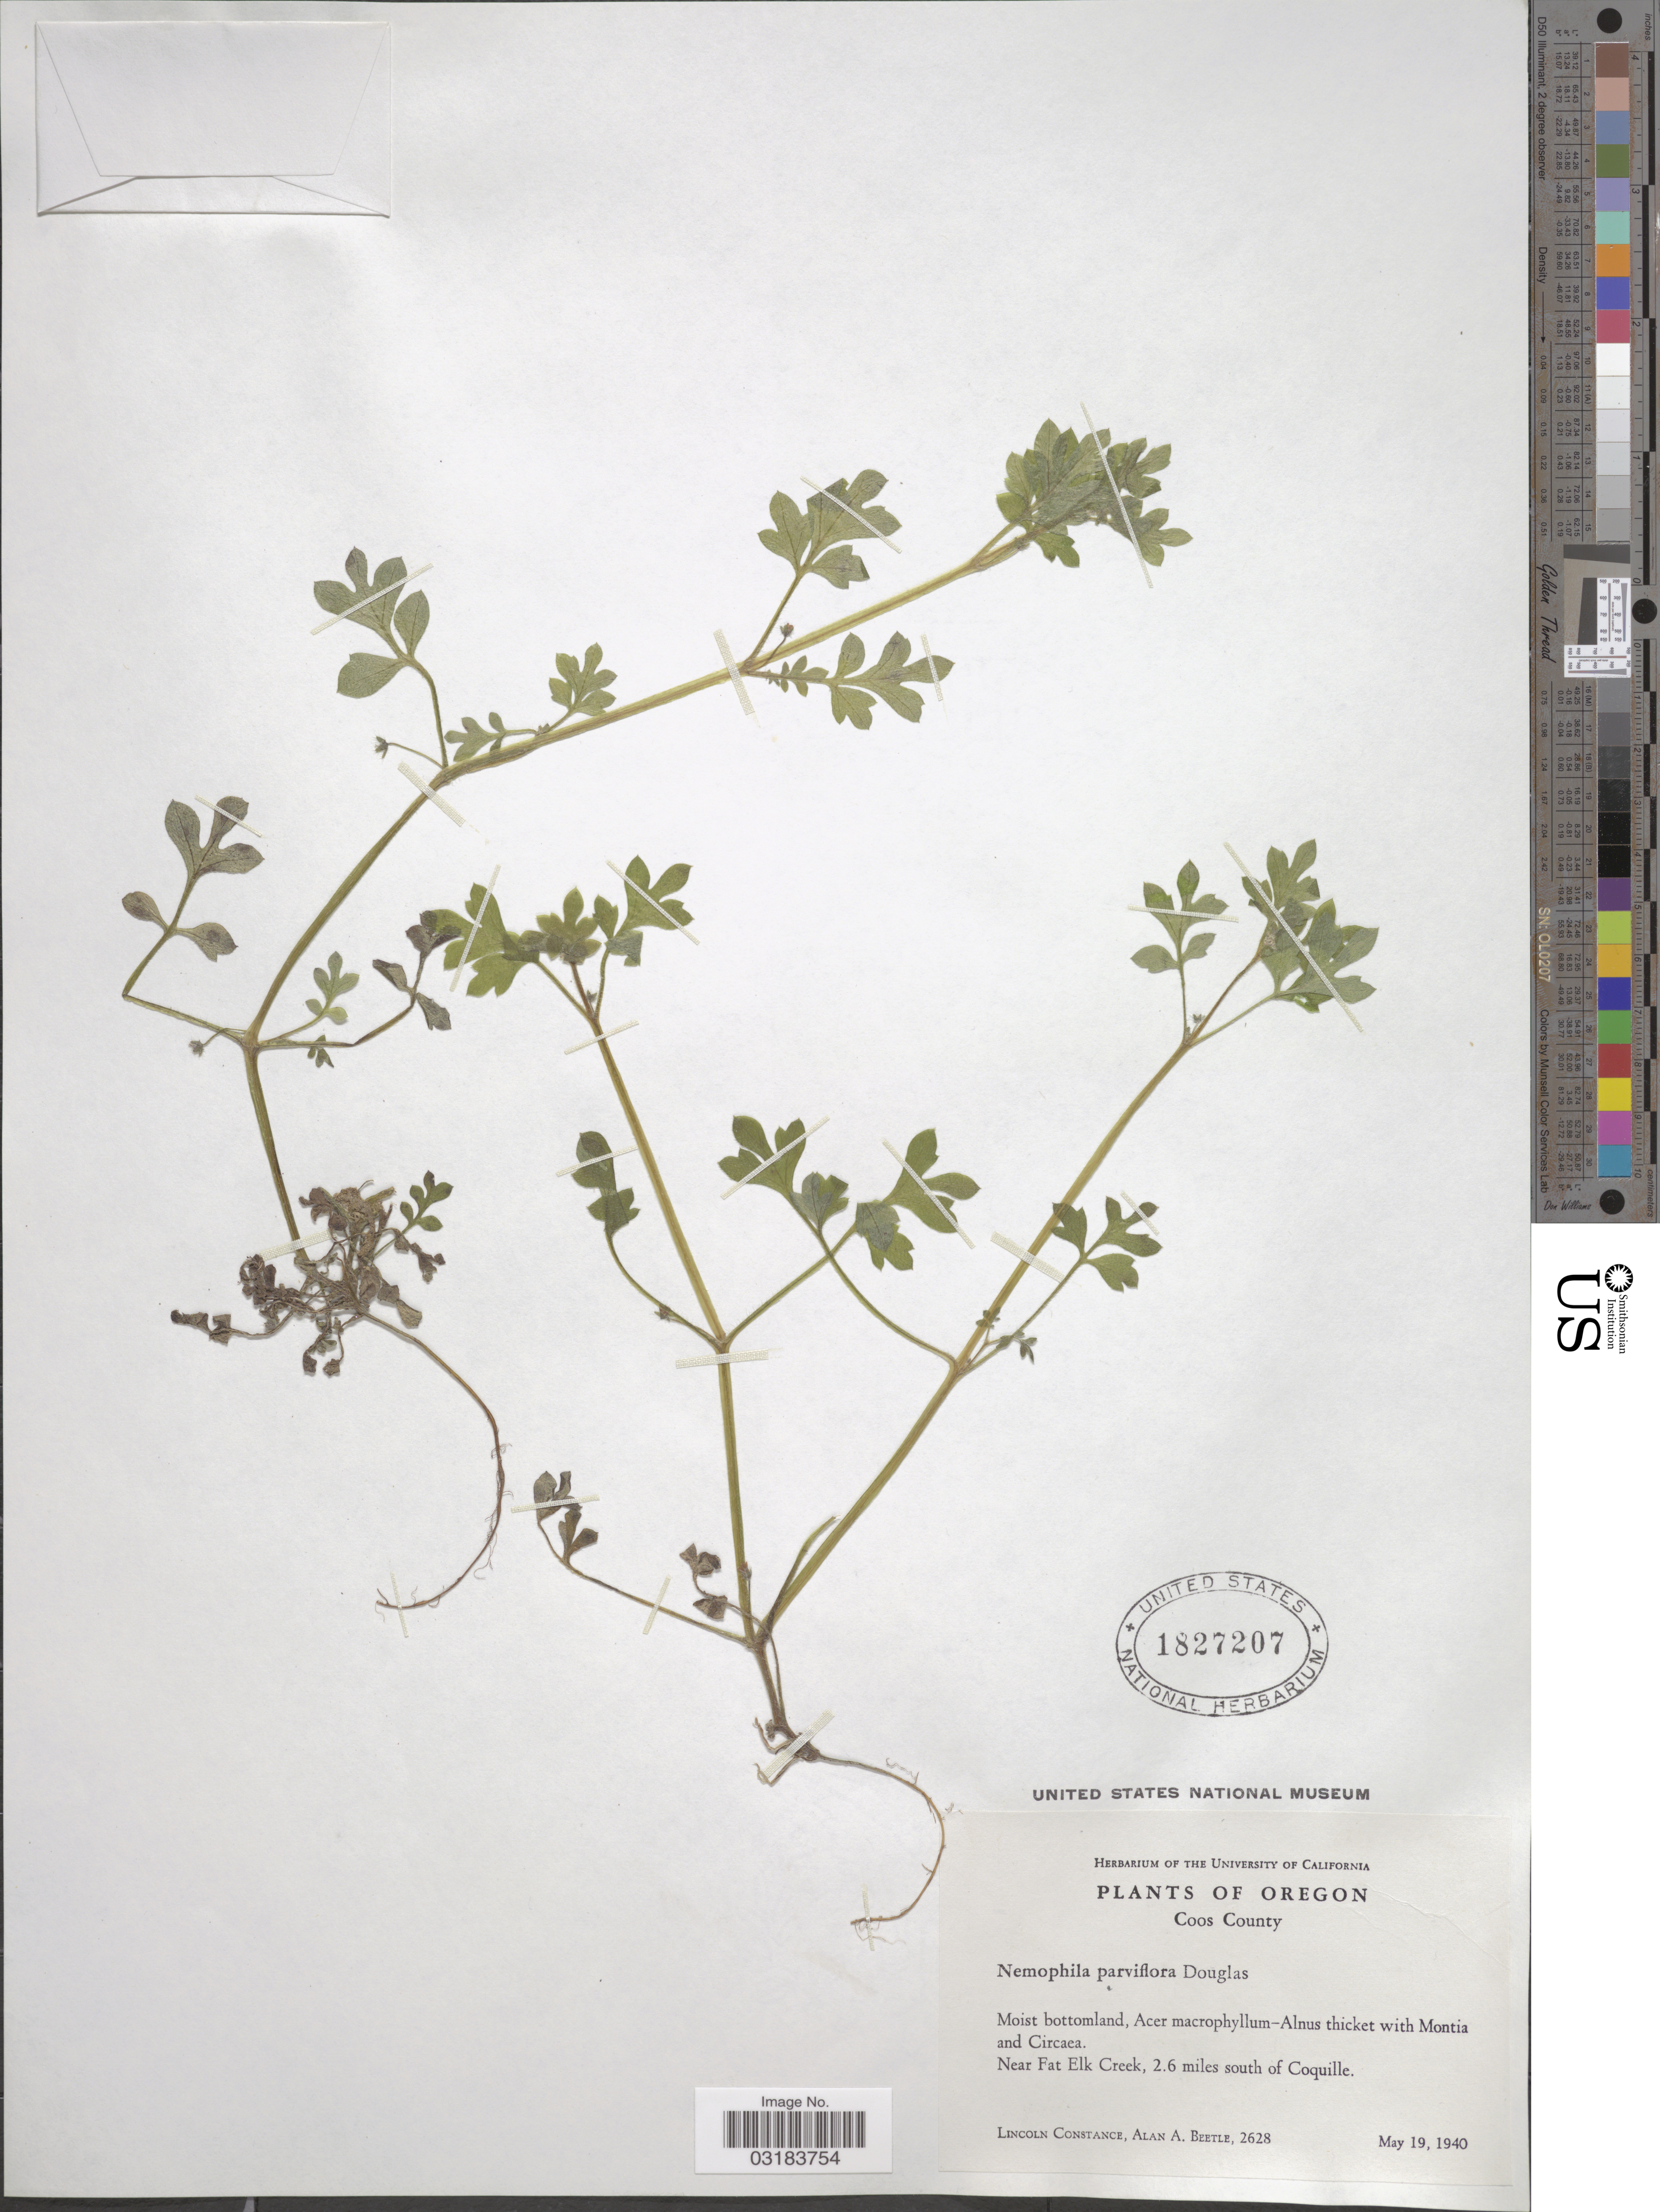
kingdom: Plantae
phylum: Tracheophyta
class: Magnoliopsida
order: Boraginales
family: Hydrophyllaceae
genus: Nemophila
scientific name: Nemophila parviflora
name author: Douglas ex Benth.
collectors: L. Constance & A. A. Beetle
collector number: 2628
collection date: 1940-05-19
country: United States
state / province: Oregon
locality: Coos County. Near Fat Elk Creek, 2.6 miles south of Coquille.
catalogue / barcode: US 1827207